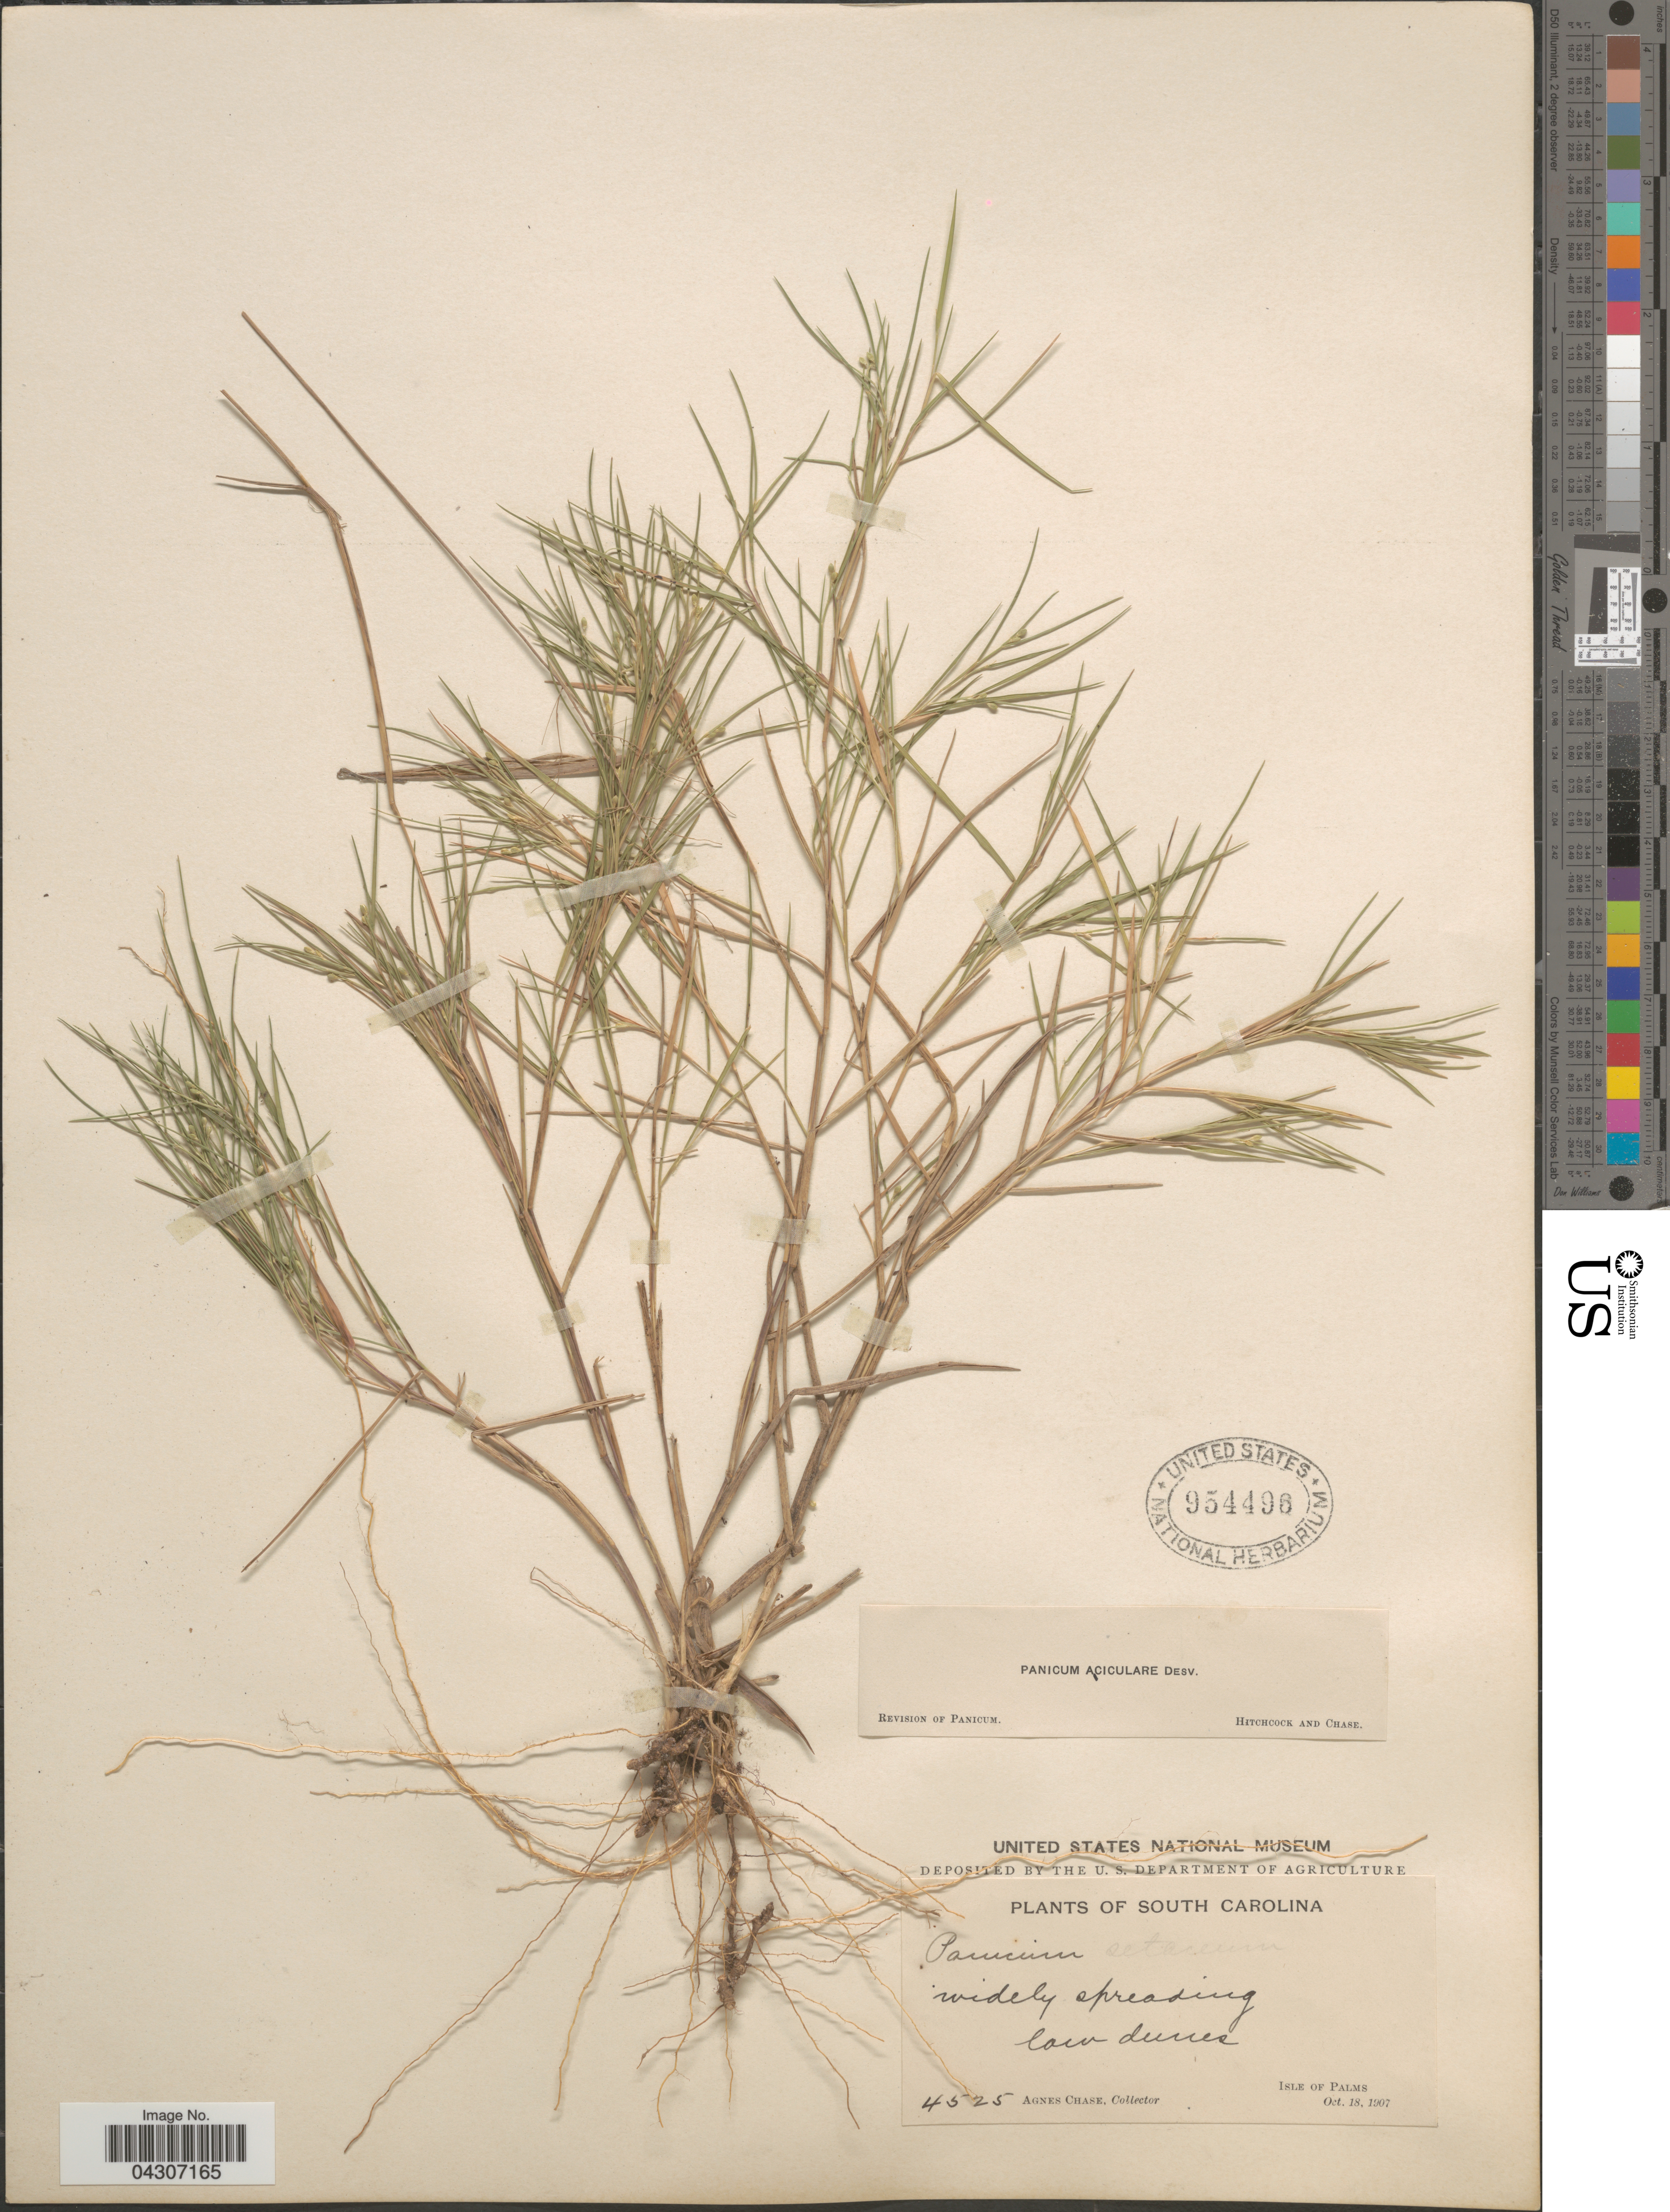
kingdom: Plantae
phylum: Tracheophyta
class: Liliopsida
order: Poales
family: Poaceae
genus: Dichanthelium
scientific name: Dichanthelium aciculare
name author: (Desv. ex Poir.) Gould & C.A. Clark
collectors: A. Chase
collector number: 4525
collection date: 1907-10-18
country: United States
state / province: South Carolina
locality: Isle of Palms.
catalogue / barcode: US 954496